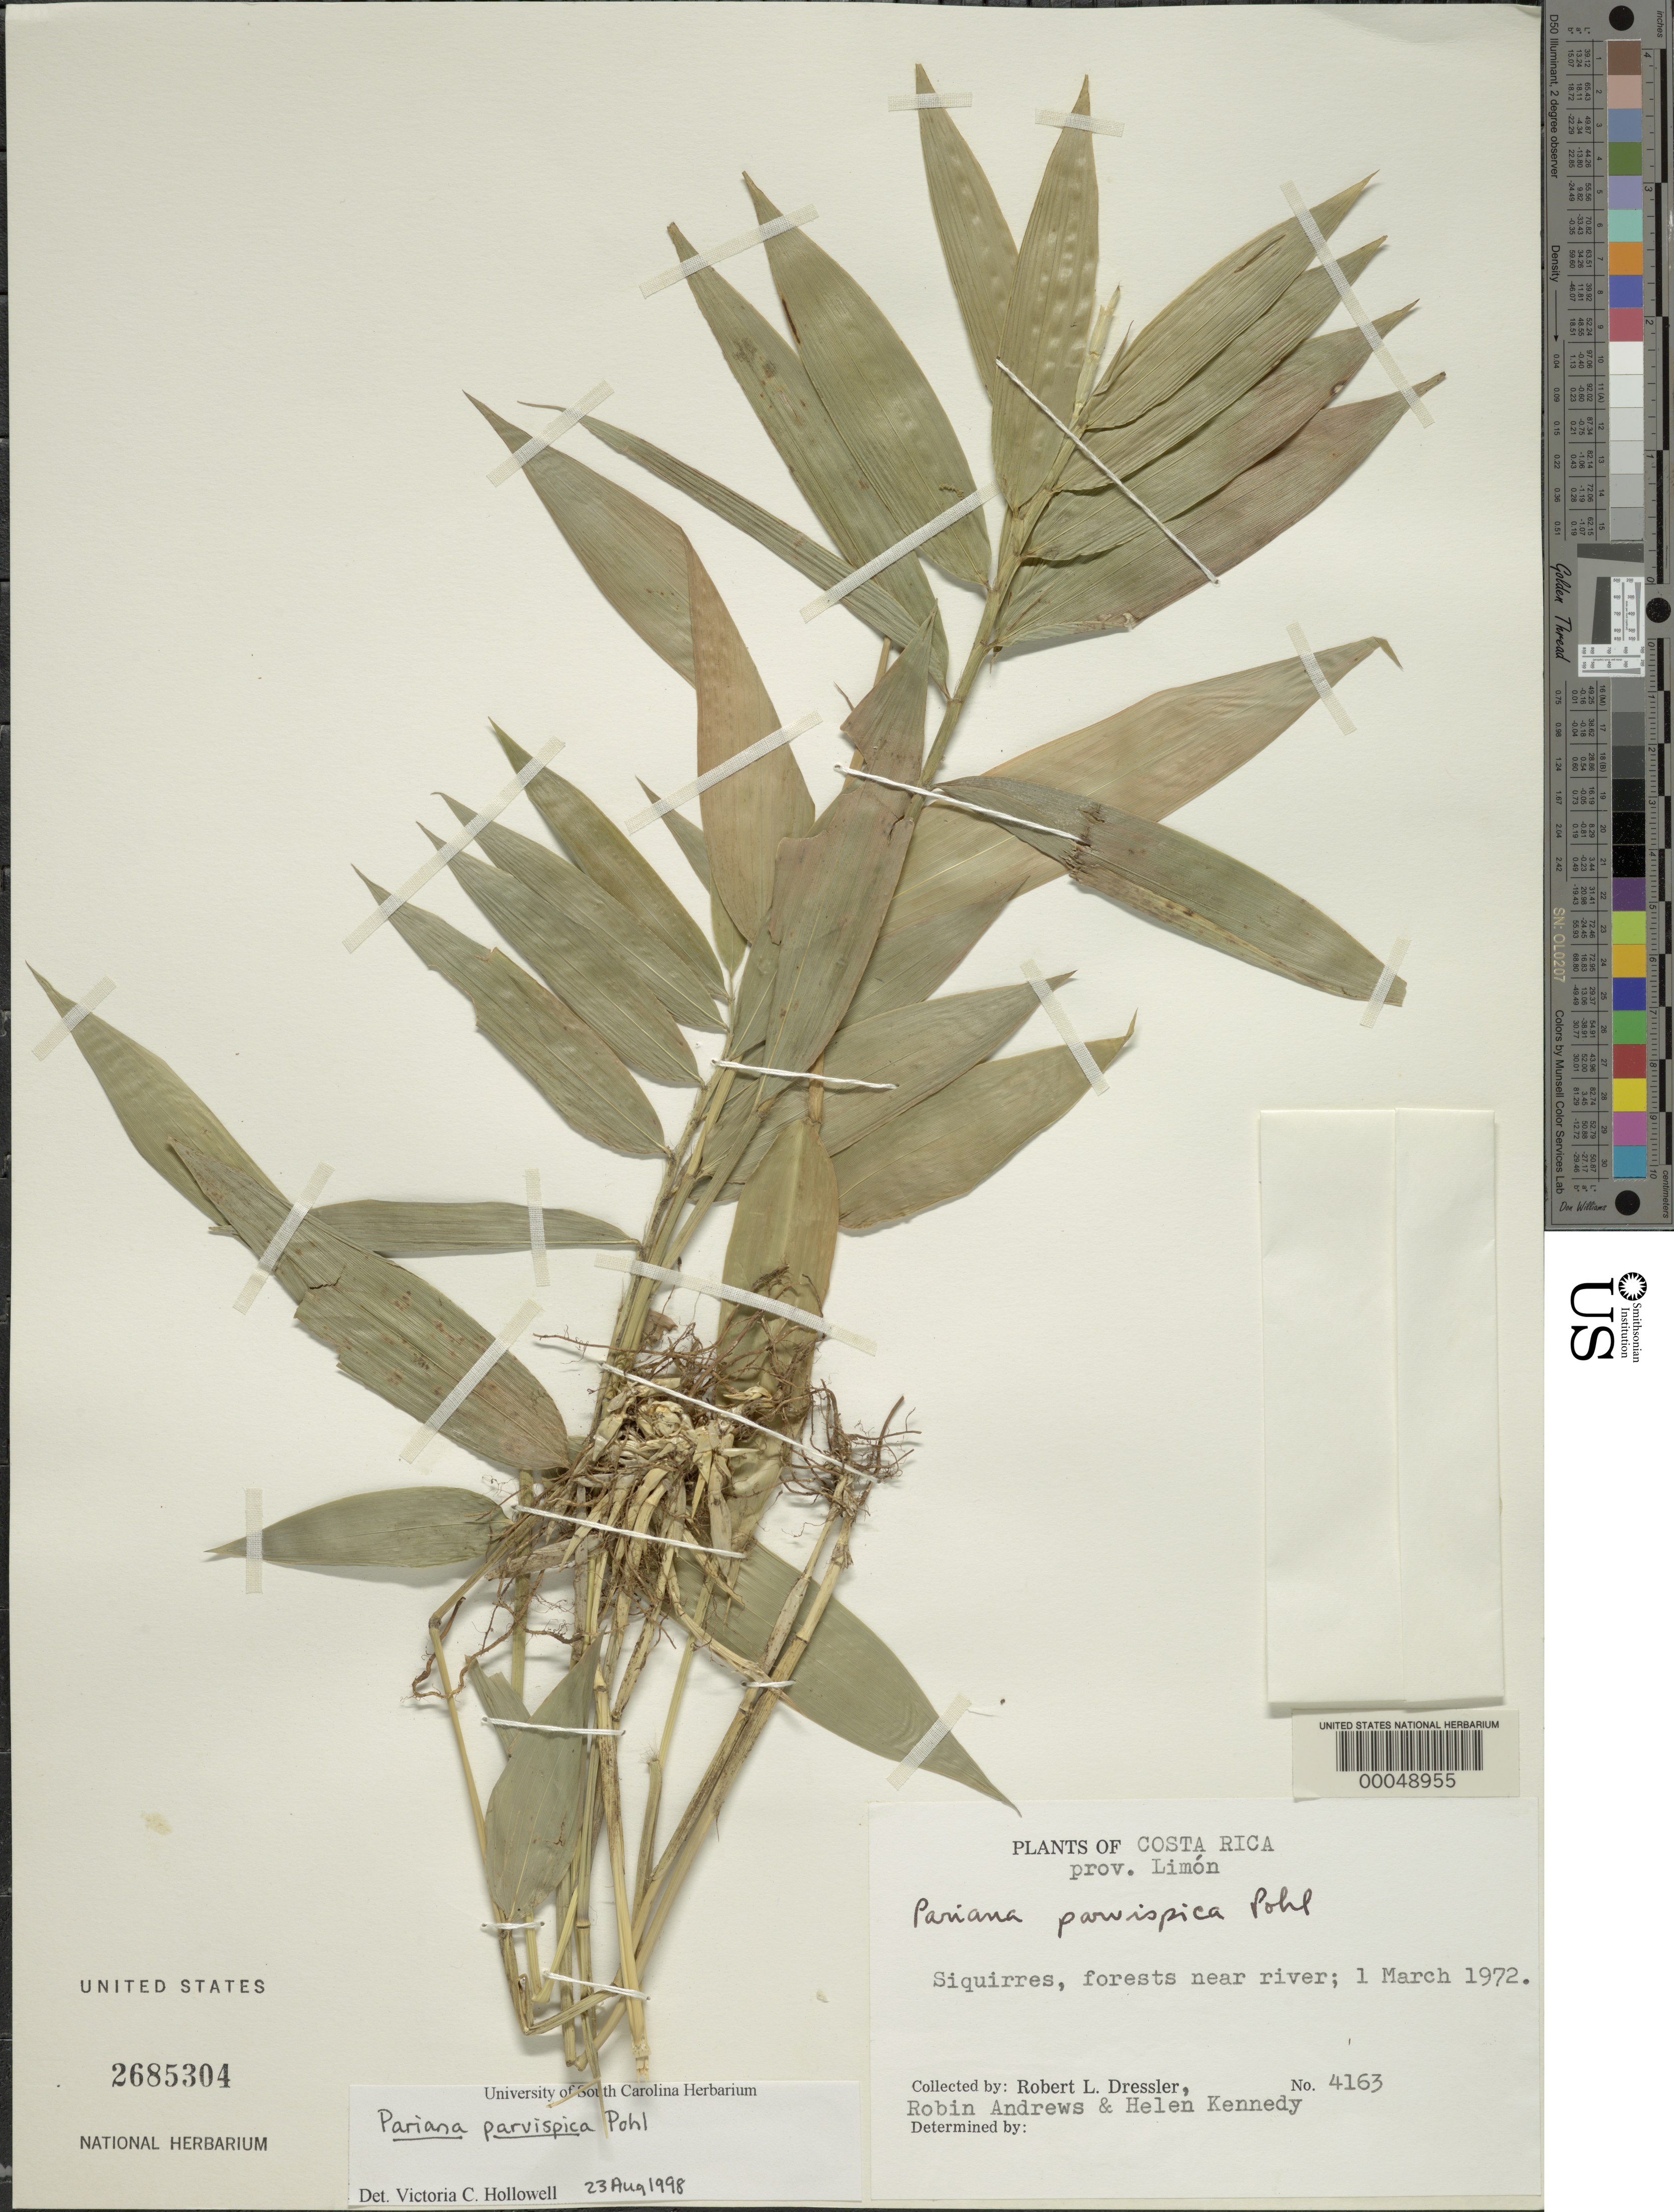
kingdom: Plantae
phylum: Tracheophyta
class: Liliopsida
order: Poales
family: Poaceae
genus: Pariana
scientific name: Pariana parvispica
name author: R.W. Pohl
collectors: R. Dressler, R. Andrews & H. Kennedy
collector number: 4163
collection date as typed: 01 Mar 1972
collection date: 1972-03-01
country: Costa Rica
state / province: Limón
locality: Siquirres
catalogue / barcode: US 2685304